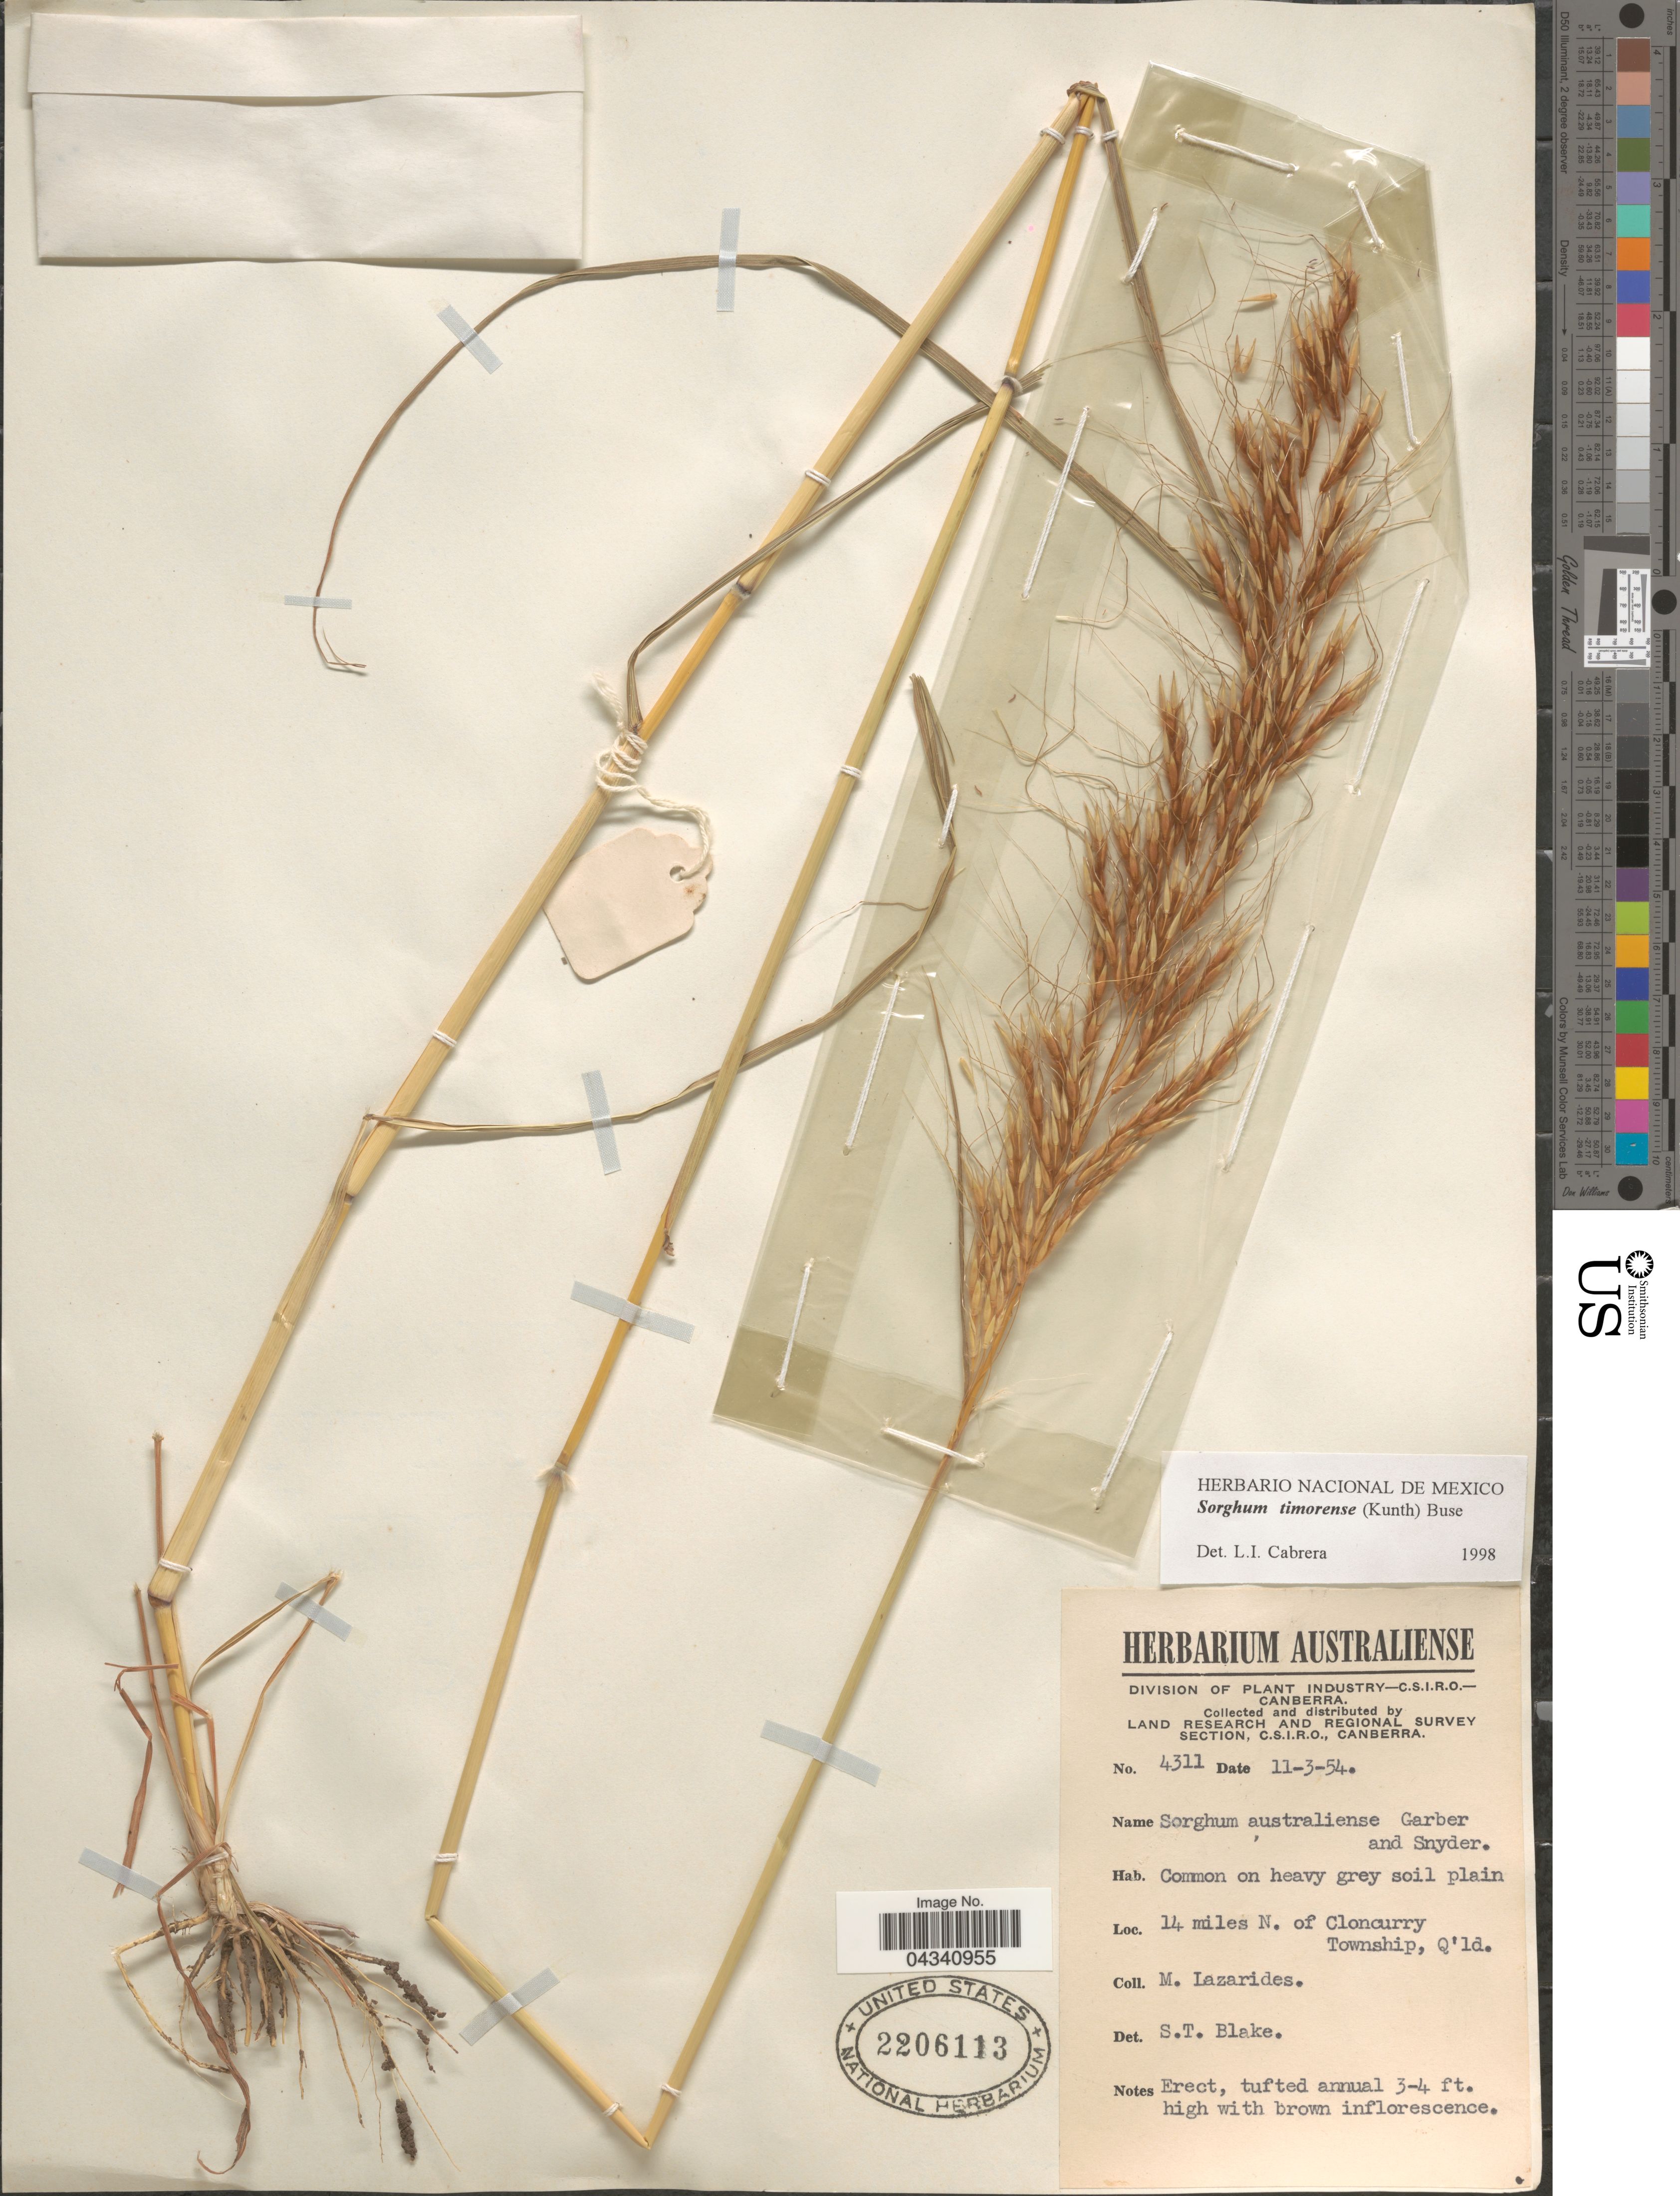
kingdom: Plantae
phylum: Tracheophyta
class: Liliopsida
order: Poales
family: Poaceae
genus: Sorghum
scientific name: Sorghum timorense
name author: (Kunth) Büse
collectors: M. Lazarides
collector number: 4311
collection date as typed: Transcribed d/m/y: 11/3/54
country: Australia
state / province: Queensland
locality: Land Research and Regional Survey Section, C.S.I.R.O. 14 miles N. of Cloncurry Township.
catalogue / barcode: US 2206113